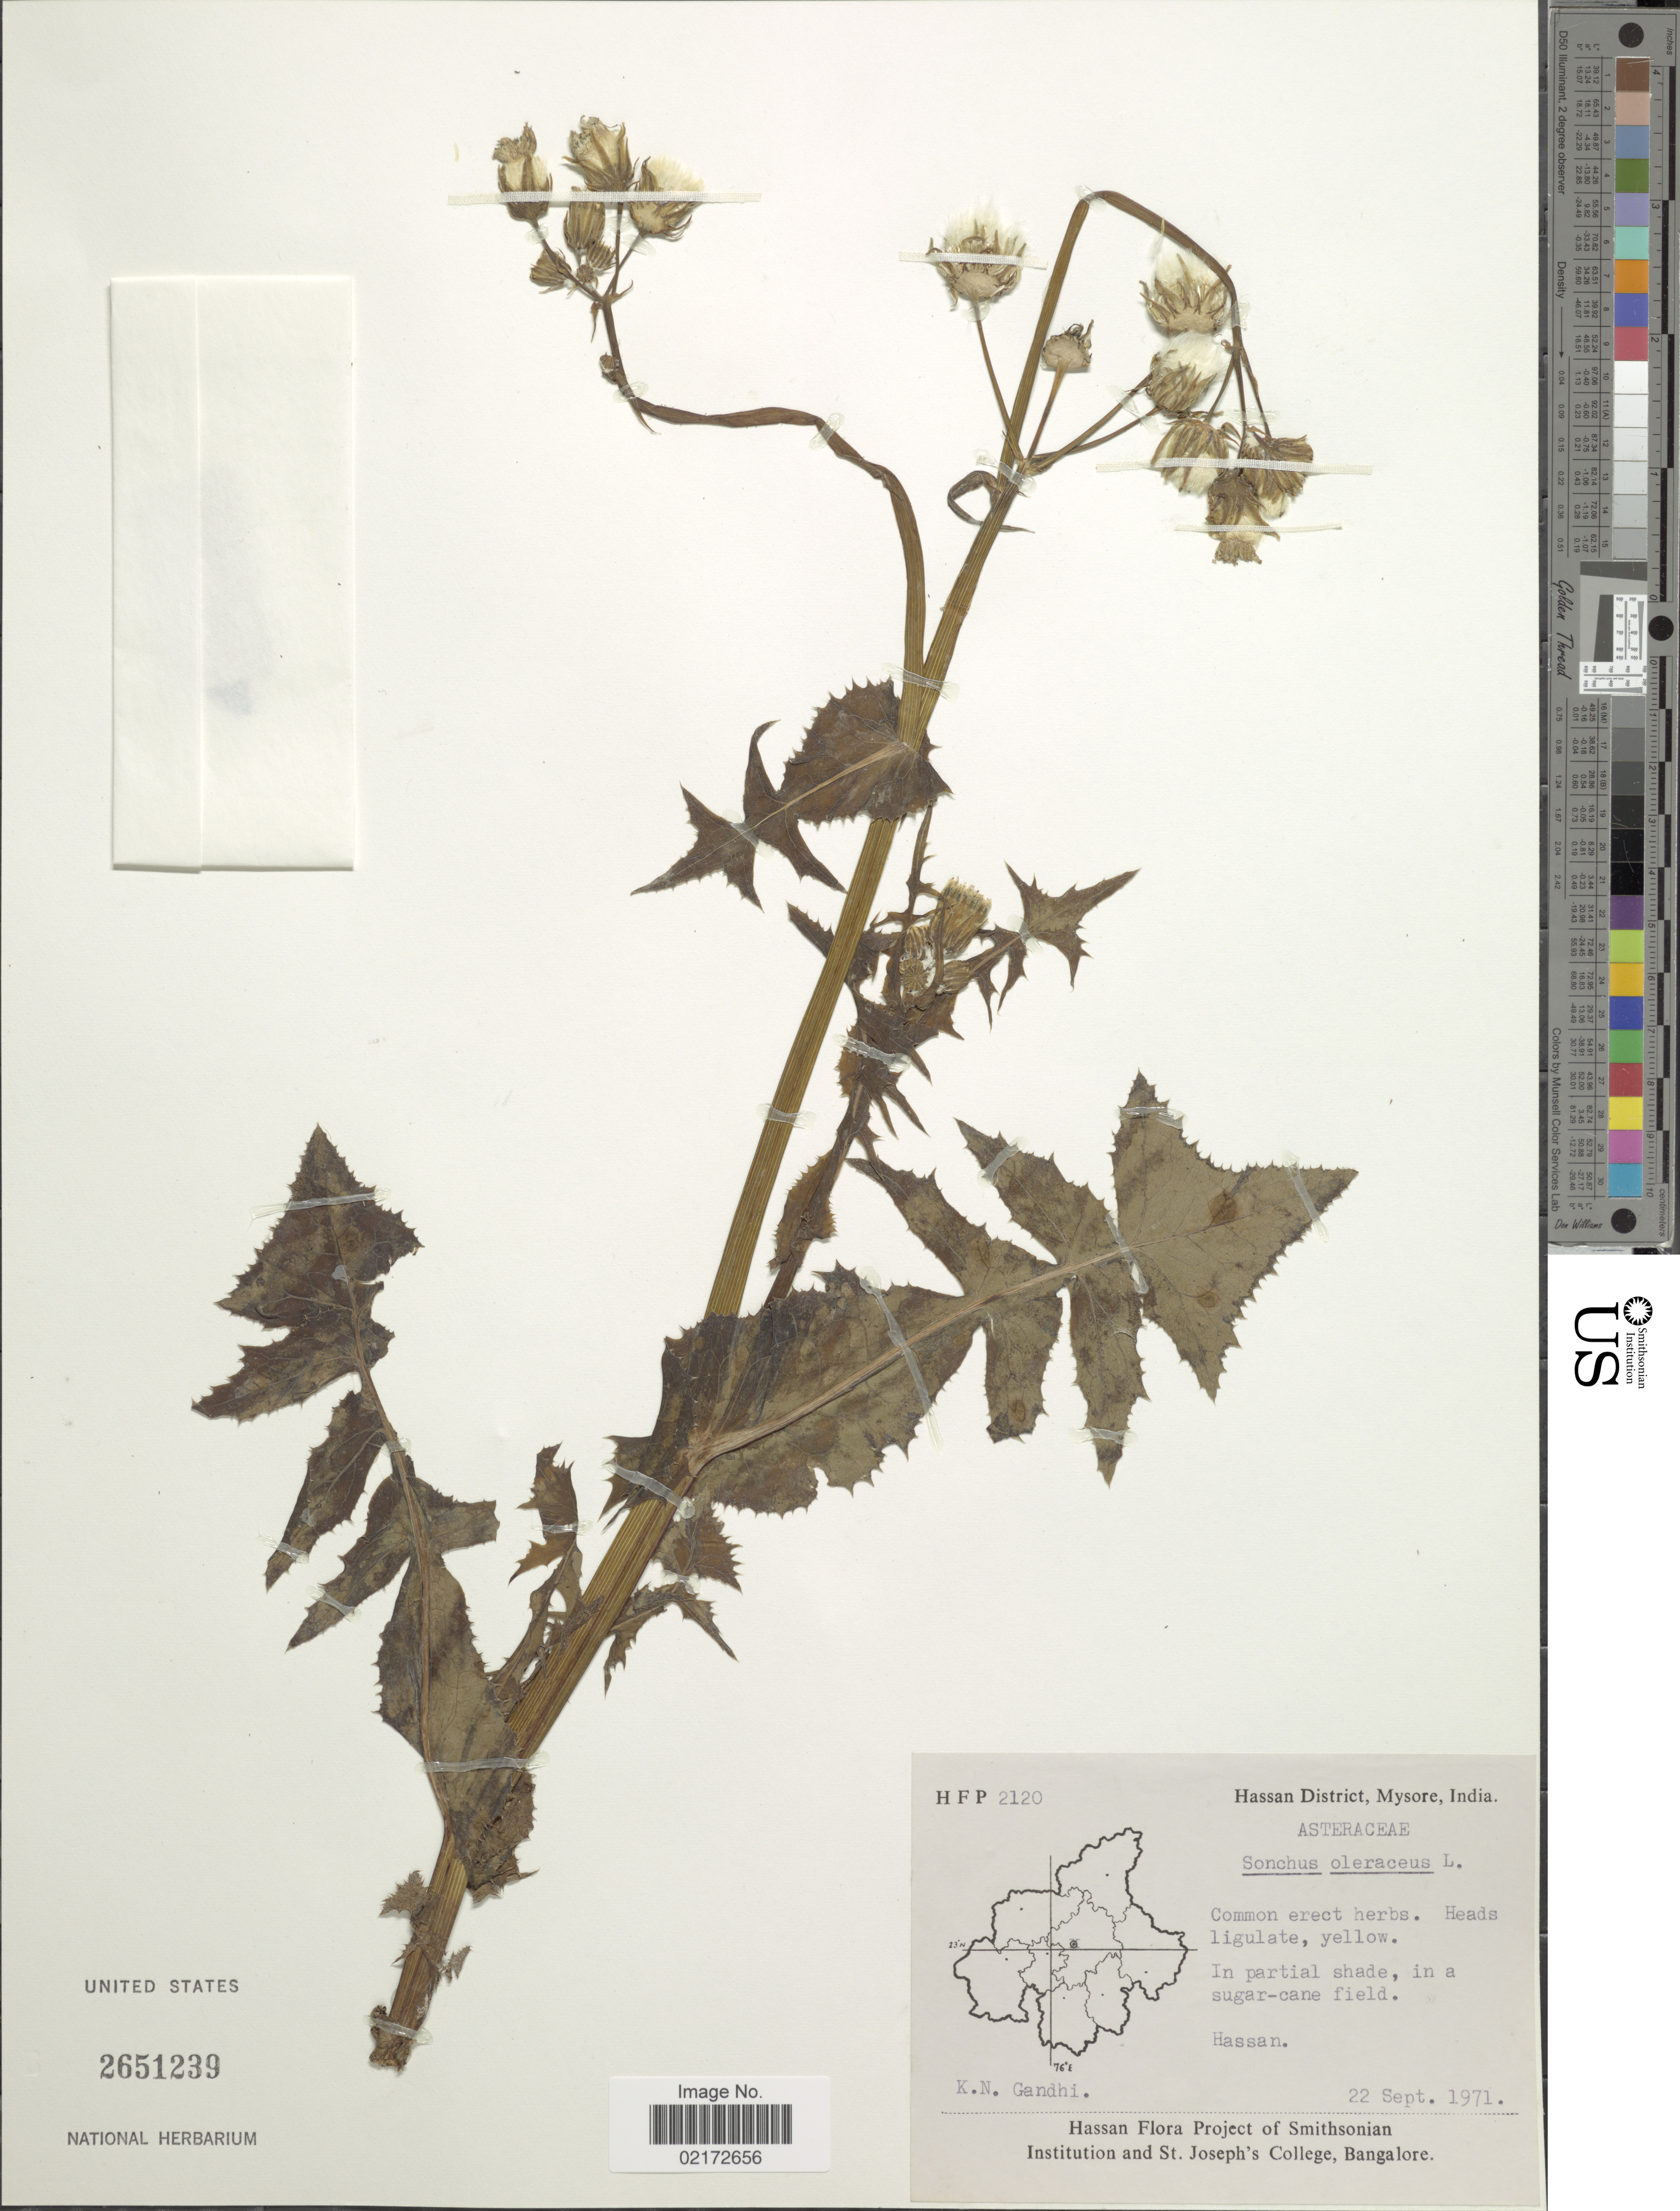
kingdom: Plantae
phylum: Tracheophyta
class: Magnoliopsida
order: Asterales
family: Asteraceae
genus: Sonchus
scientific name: Sonchus oleraceus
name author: L.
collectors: J. Ghandi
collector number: HFP 2120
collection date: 1971-09-22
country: India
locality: Hassan District, Mysore, India. Hassan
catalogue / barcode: US 2651239